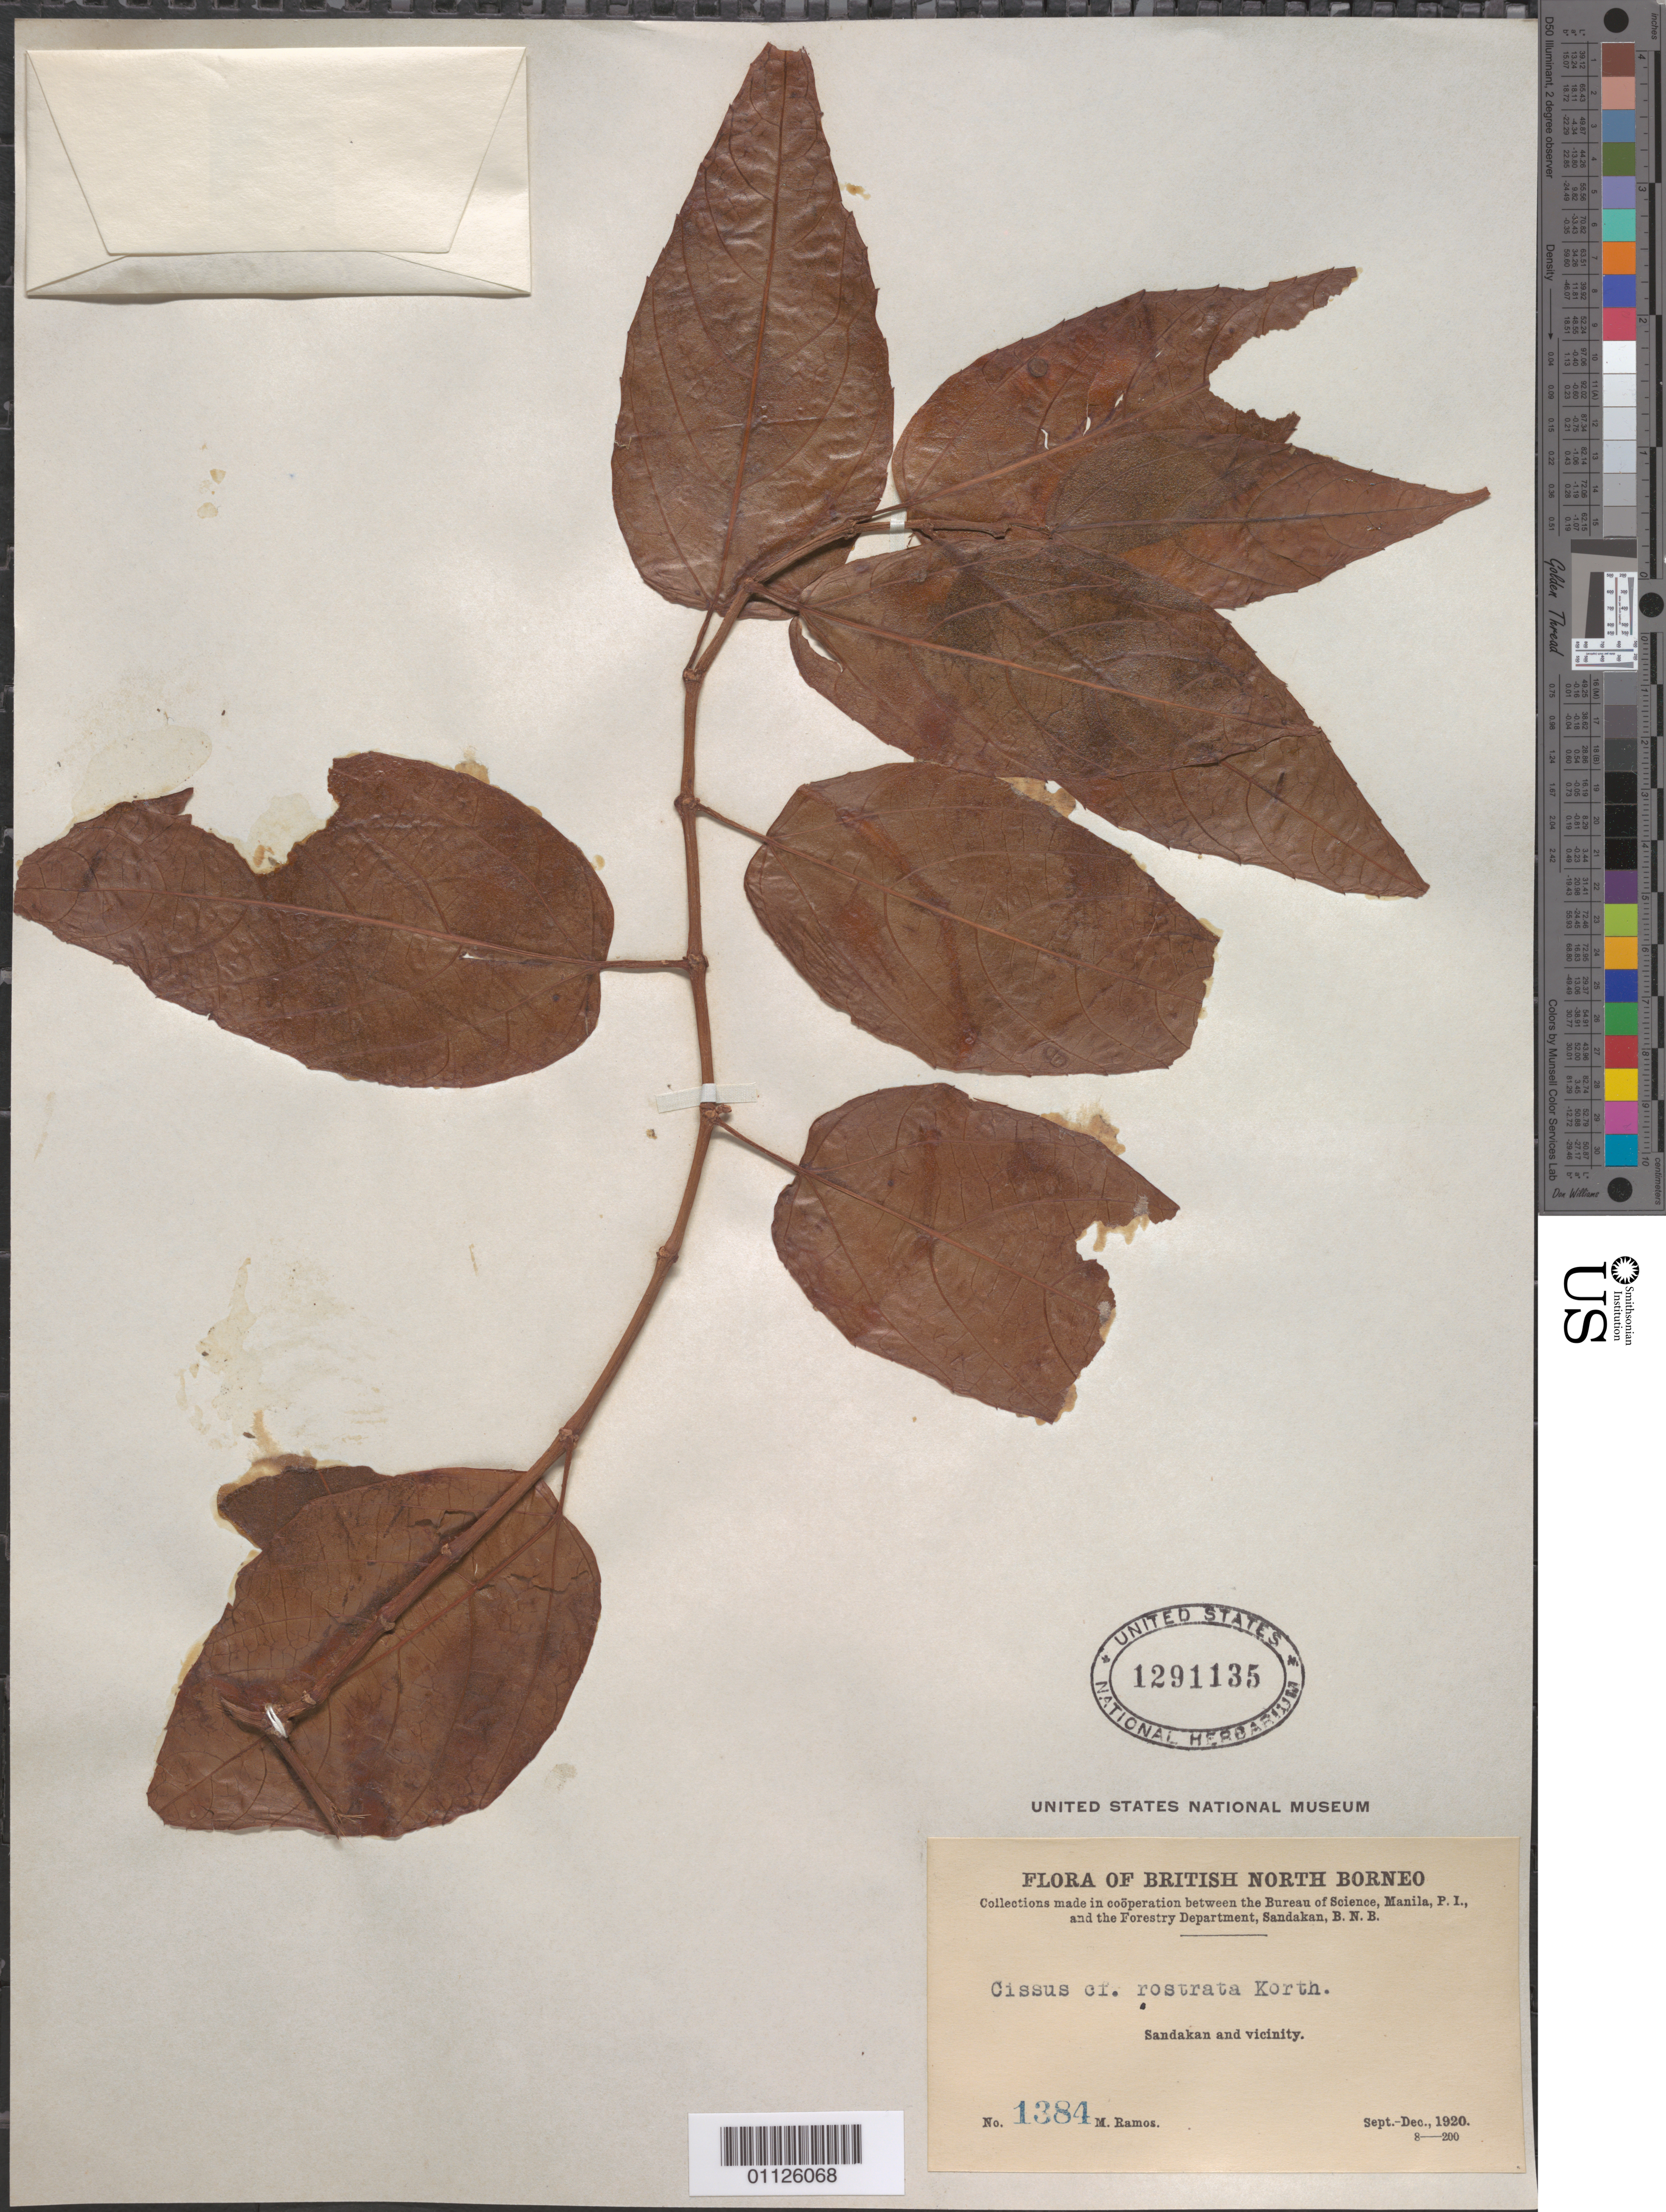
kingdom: Plantae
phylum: Tracheophyta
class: Magnoliopsida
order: Vitales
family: Vitaceae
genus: Cissus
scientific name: Cissus rostrata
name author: (Miq.) Planch.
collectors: M. Ramos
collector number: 1384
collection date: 1920-09/1920-12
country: Malaysia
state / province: Sabah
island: Borneo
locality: Sandakan and vicinity.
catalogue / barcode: US 1291135